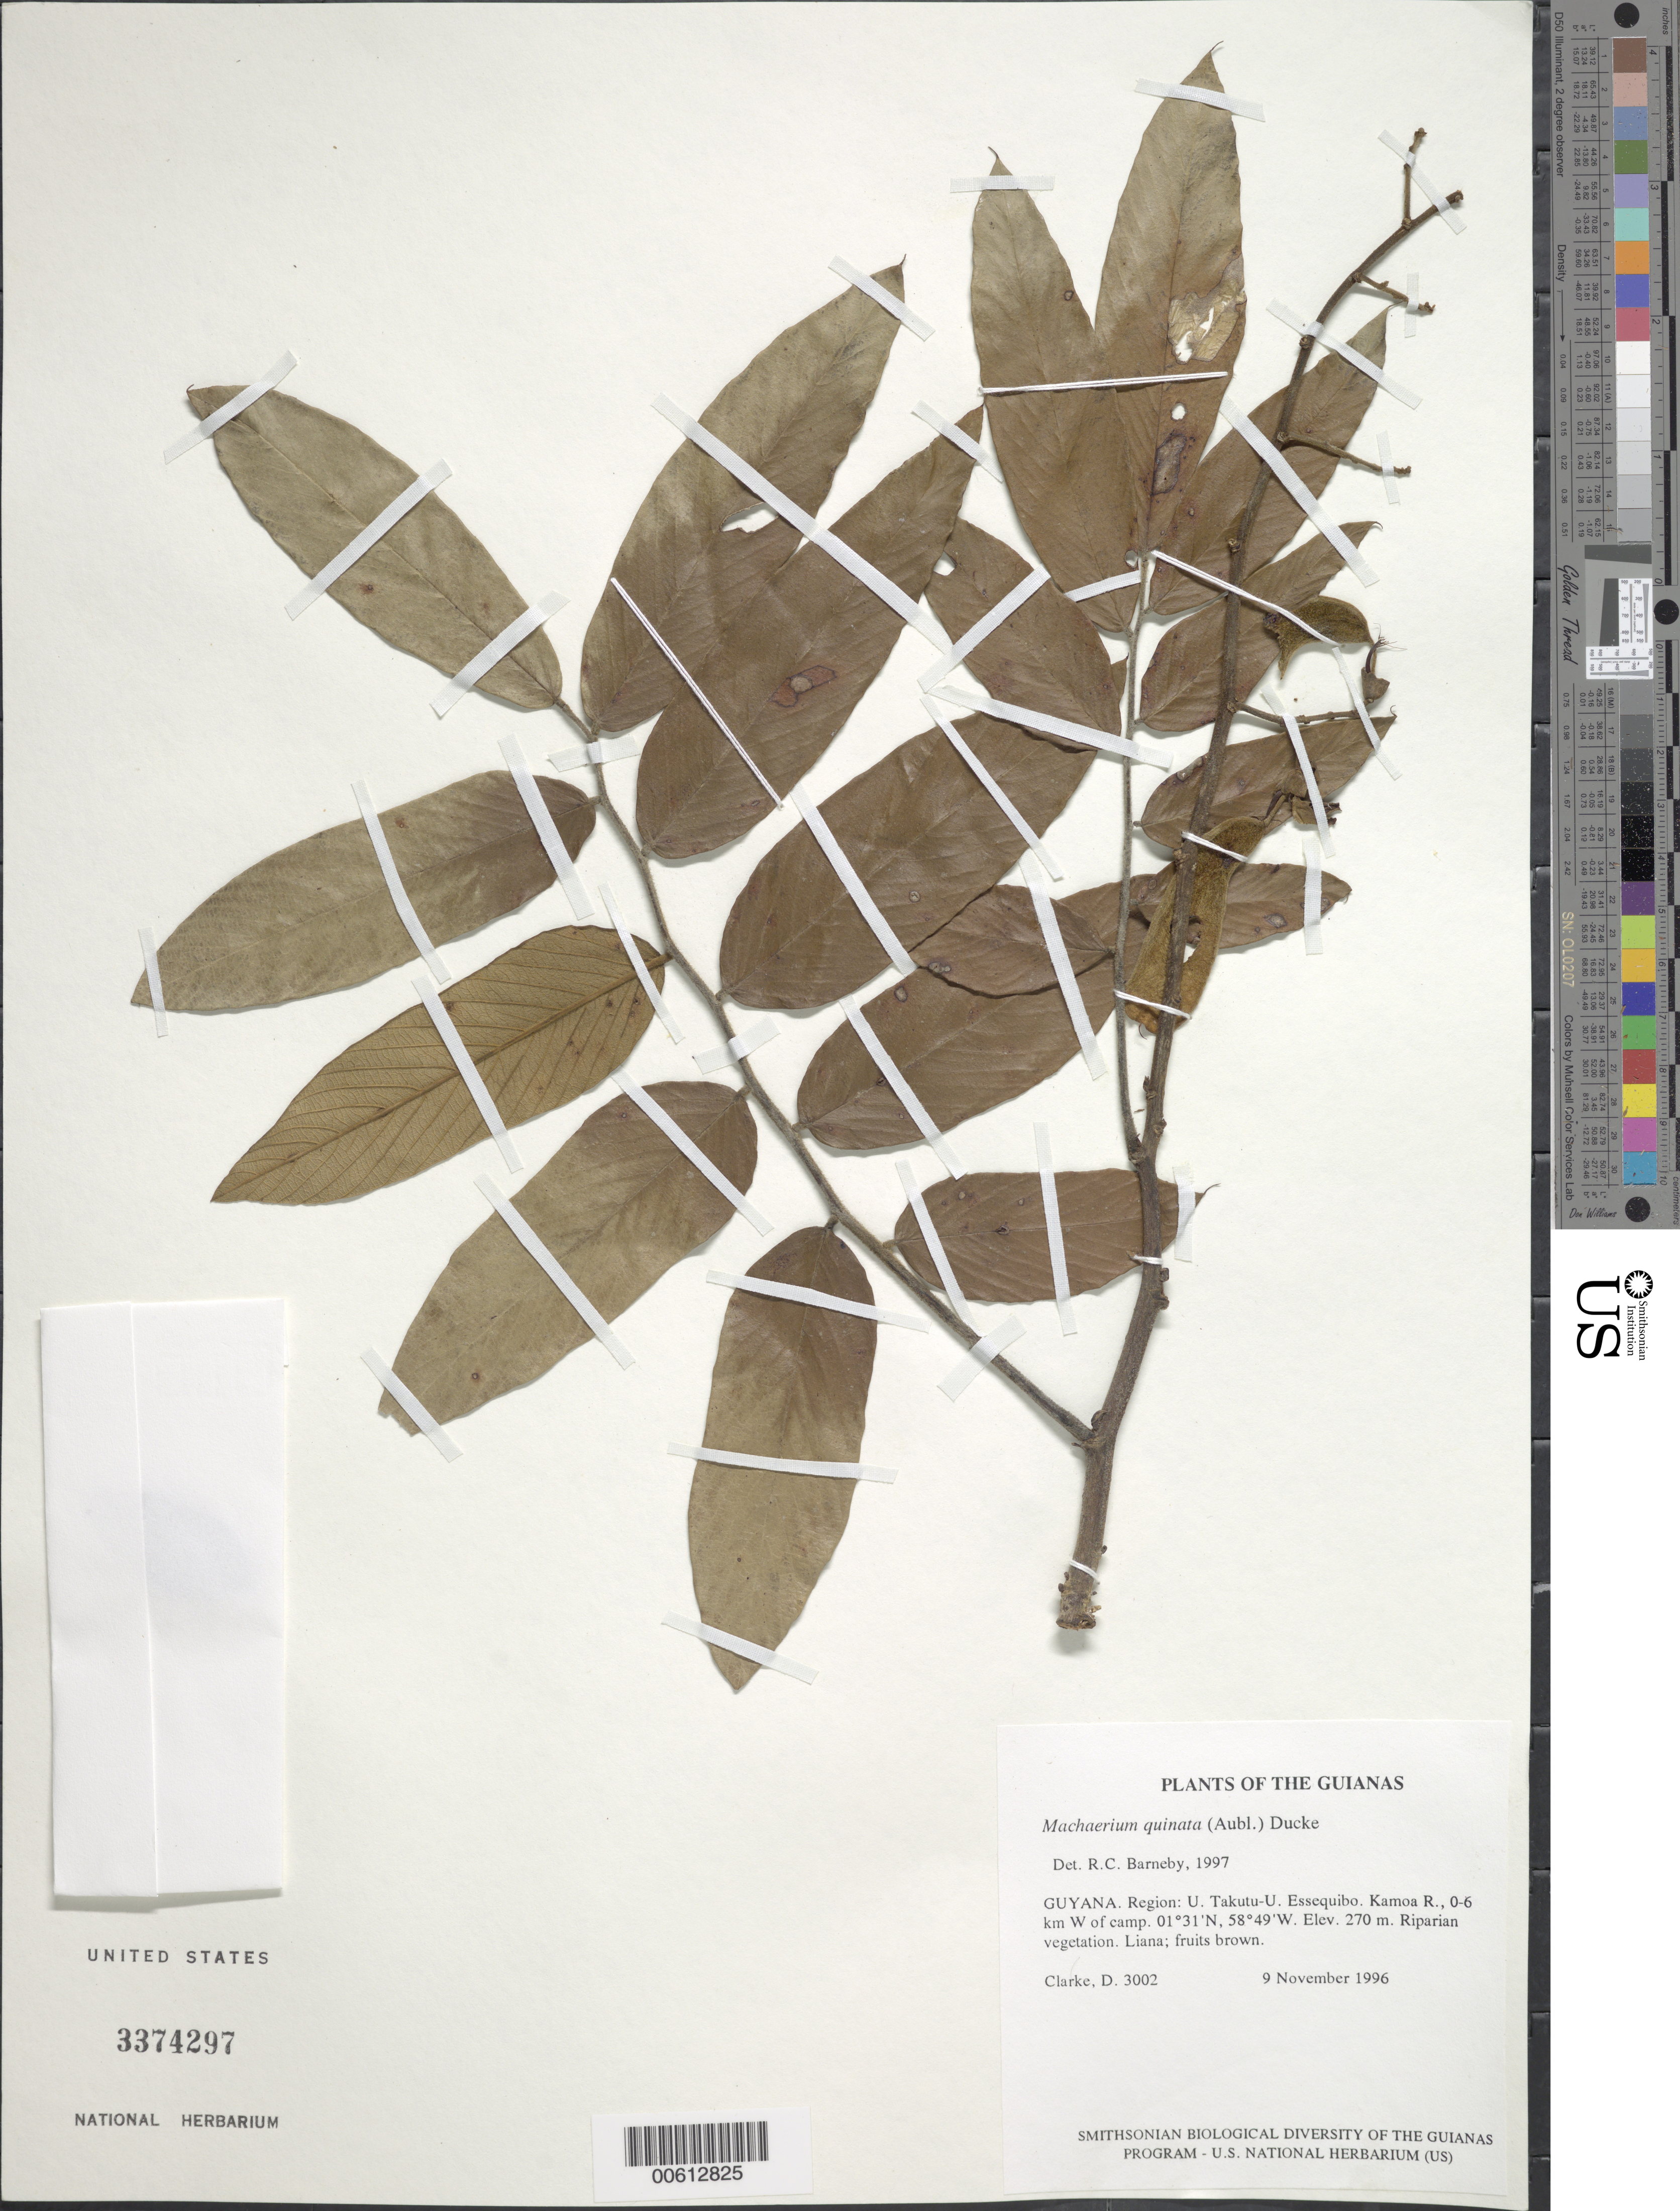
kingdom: Plantae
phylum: Tracheophyta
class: Magnoliopsida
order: Fabales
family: Fabaceae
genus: Machaerium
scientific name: Machaerium quinatum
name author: (Aubl.) Sandwith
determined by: Barneby, Rupert C., (NY)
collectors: H. D. Clarke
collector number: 3002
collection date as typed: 9 November 1996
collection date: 1996-11-09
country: Guyana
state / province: U. Takutu-U. Essequibo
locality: Kamoa R., 0-6 km W of camp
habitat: Riparian vegetation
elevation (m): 270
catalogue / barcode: US 3374297